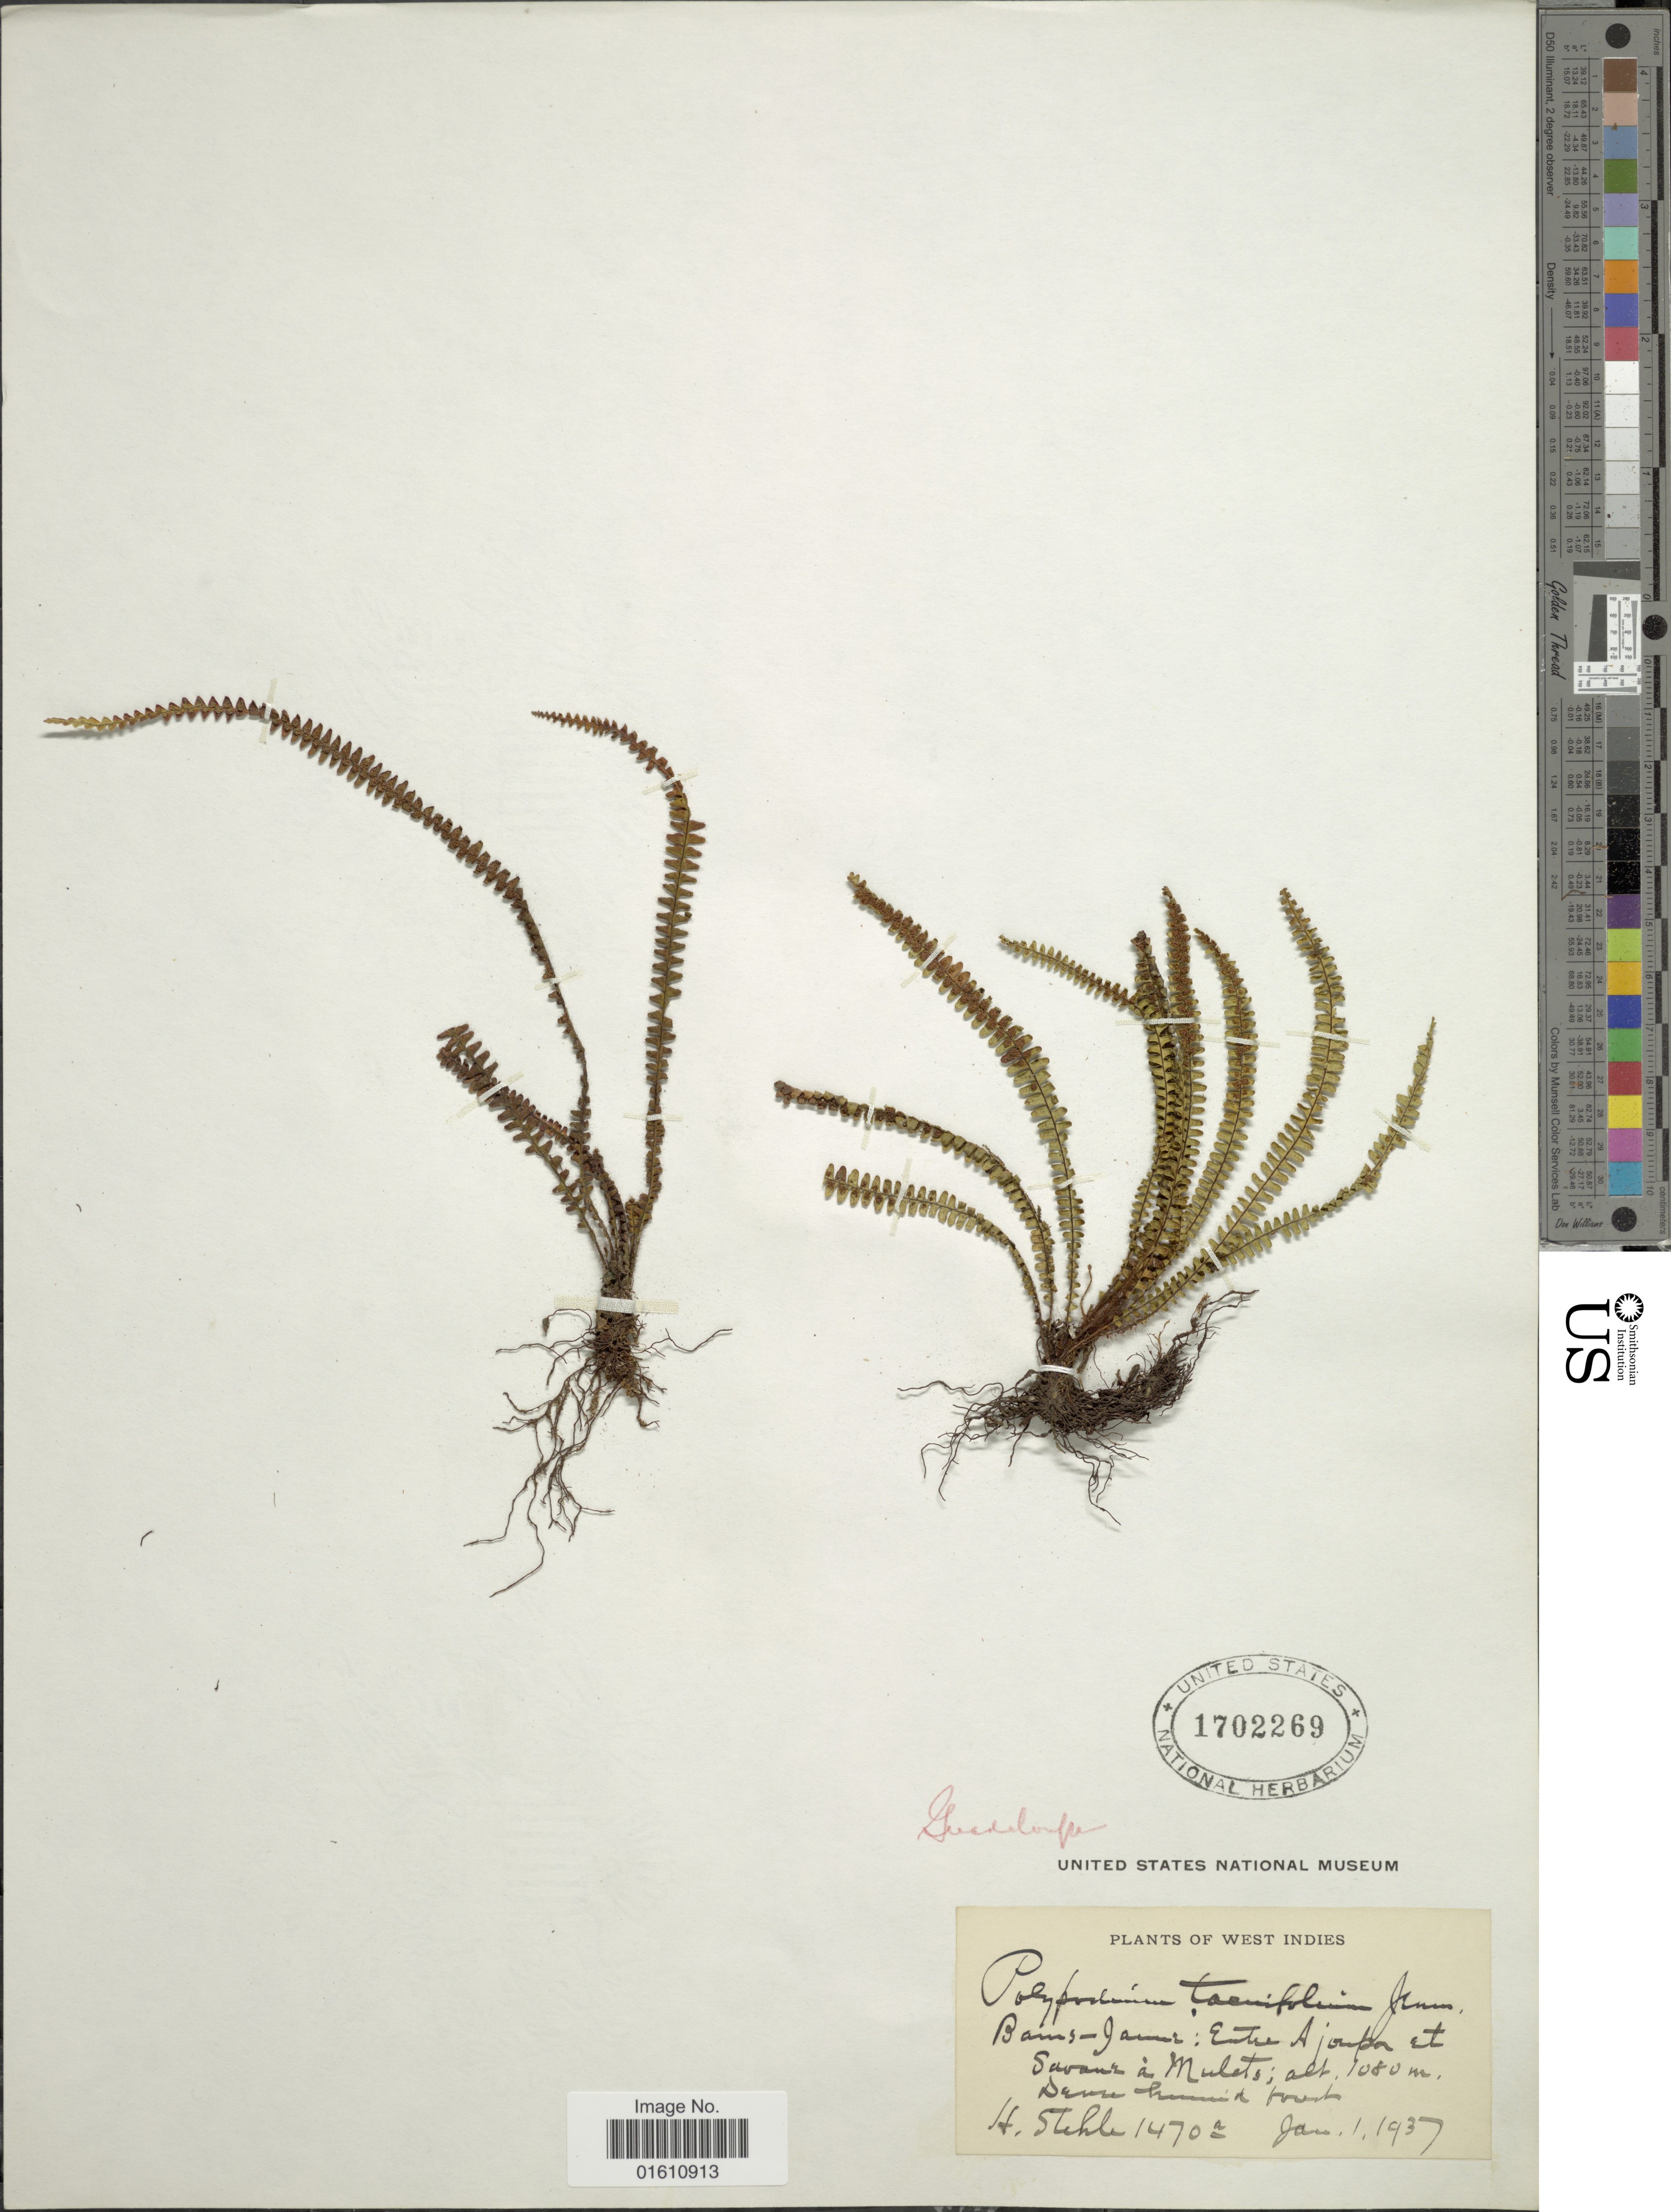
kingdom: Plantae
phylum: Tracheophyta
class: Polypodiopsida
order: Polypodiales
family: Polypodiaceae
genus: Moranopteris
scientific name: Moranopteris taenifolia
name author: (Jenman) R. Y. Hirai & J. Prado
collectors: A. Stehle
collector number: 1470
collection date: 1937-01-01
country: Guadeloupe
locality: West Indies, Bains-Jaimes: entre A joupor et Savane a Mulets [interpreted]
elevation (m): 1080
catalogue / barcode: US 1702269